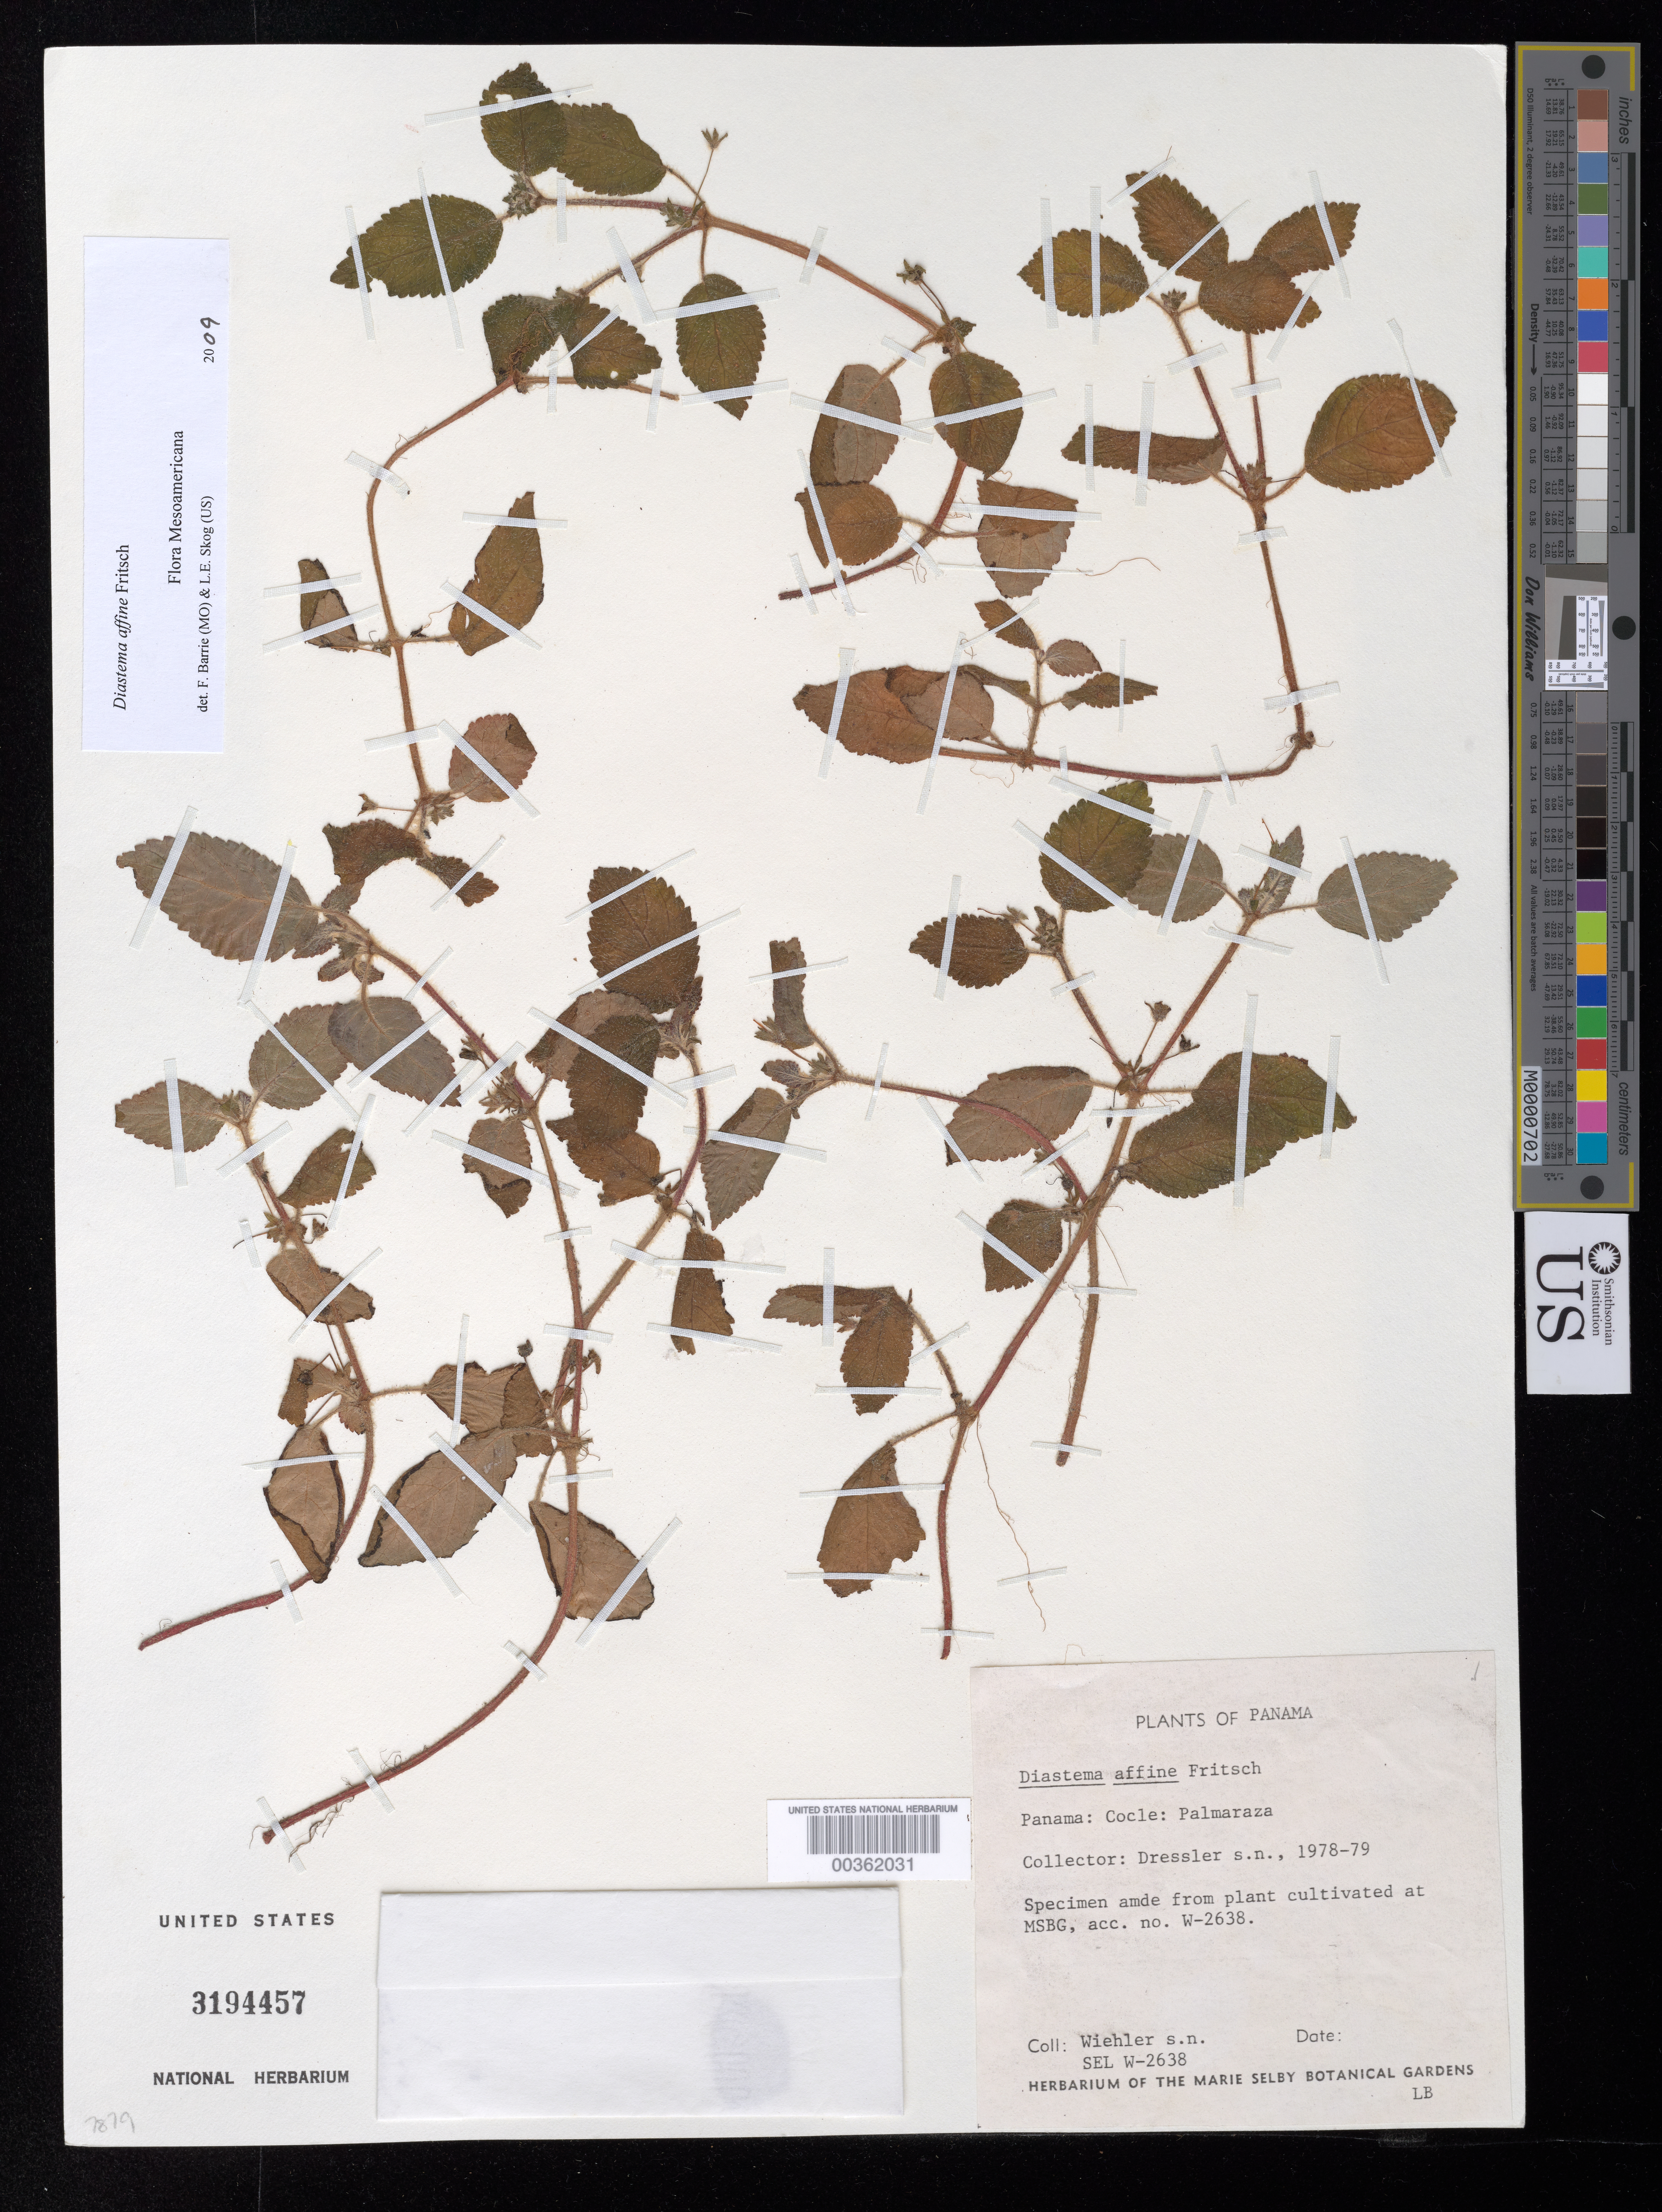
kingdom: Plantae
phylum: Tracheophyta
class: Magnoliopsida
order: Lamiales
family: Gesneriaceae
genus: Diastema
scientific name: Diastema affine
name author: Fritsch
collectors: H. J. Wiehler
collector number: s.n. [W-2638]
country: Panama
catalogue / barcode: US 3194457